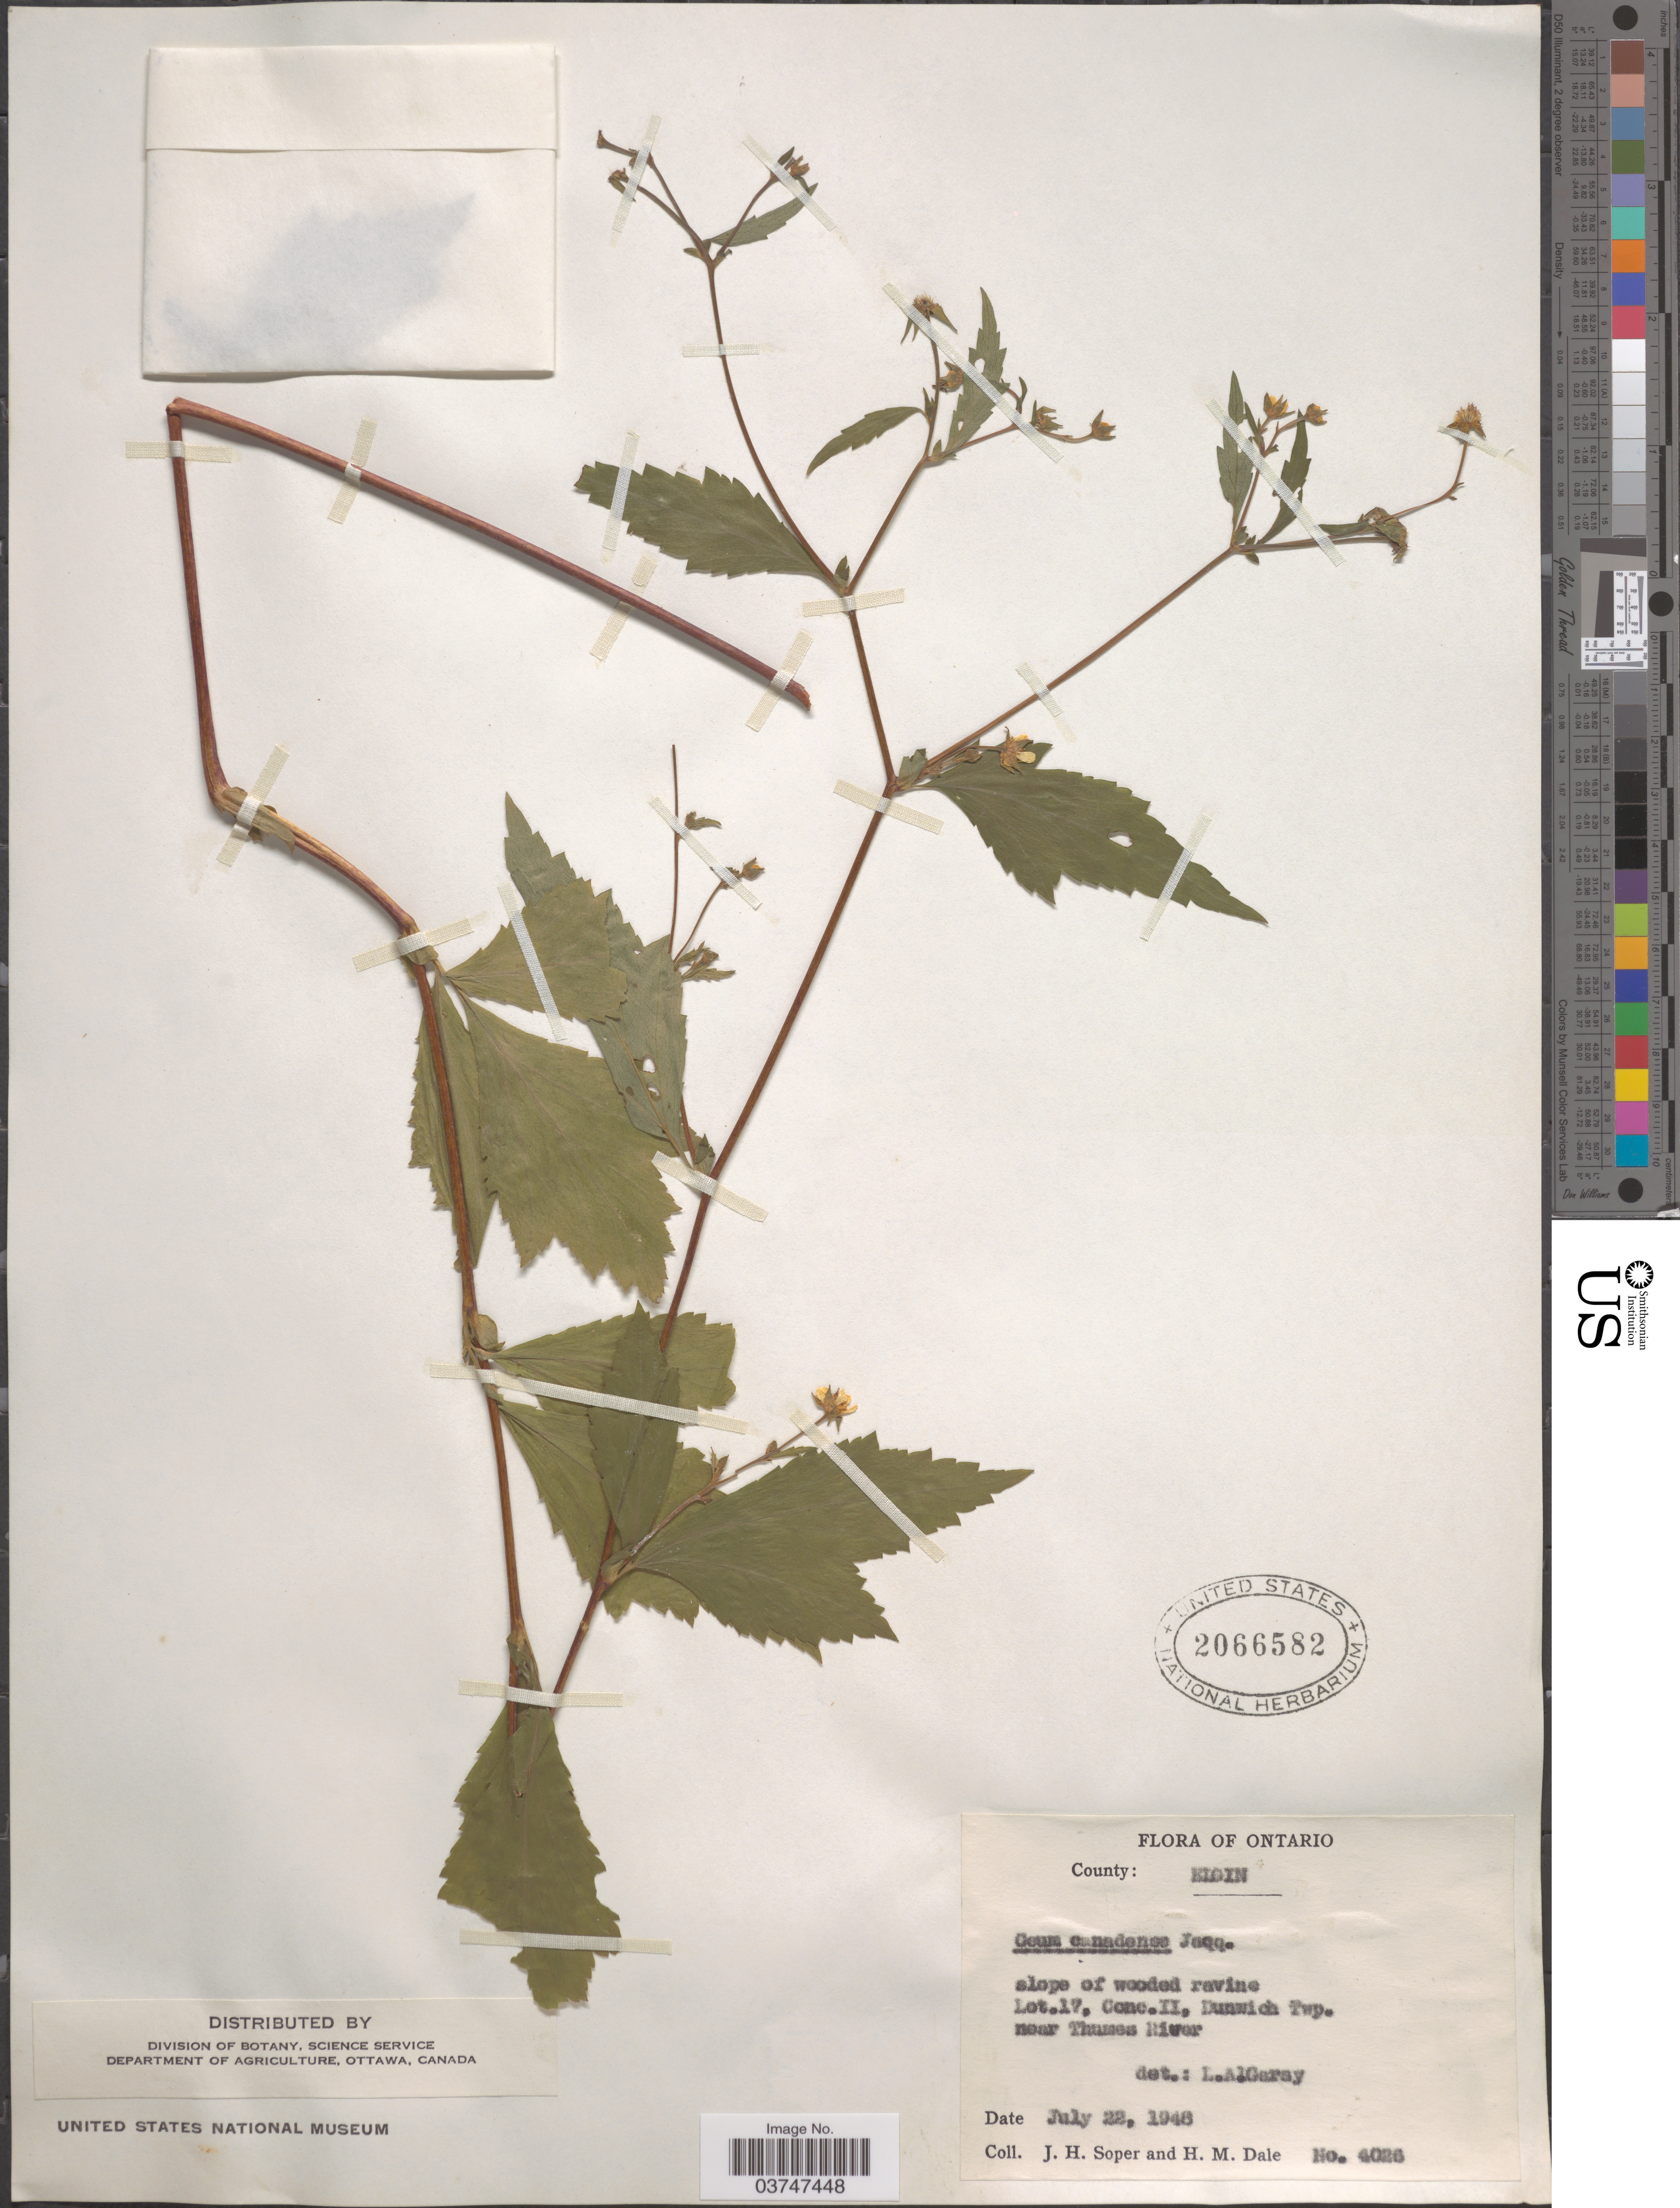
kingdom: Plantae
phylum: Tracheophyta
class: Magnoliopsida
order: Rosales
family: Rosaceae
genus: Geum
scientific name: Geum canadense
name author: Jacq.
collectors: J. H. Soper & H. M. Dale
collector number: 4026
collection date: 1946-07-22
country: Canada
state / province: Ontario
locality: County: Elgin. Slope of wooded ravine Lot.17, Conc. II, Dunwich Twp. near Thames River.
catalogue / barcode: US 2066582